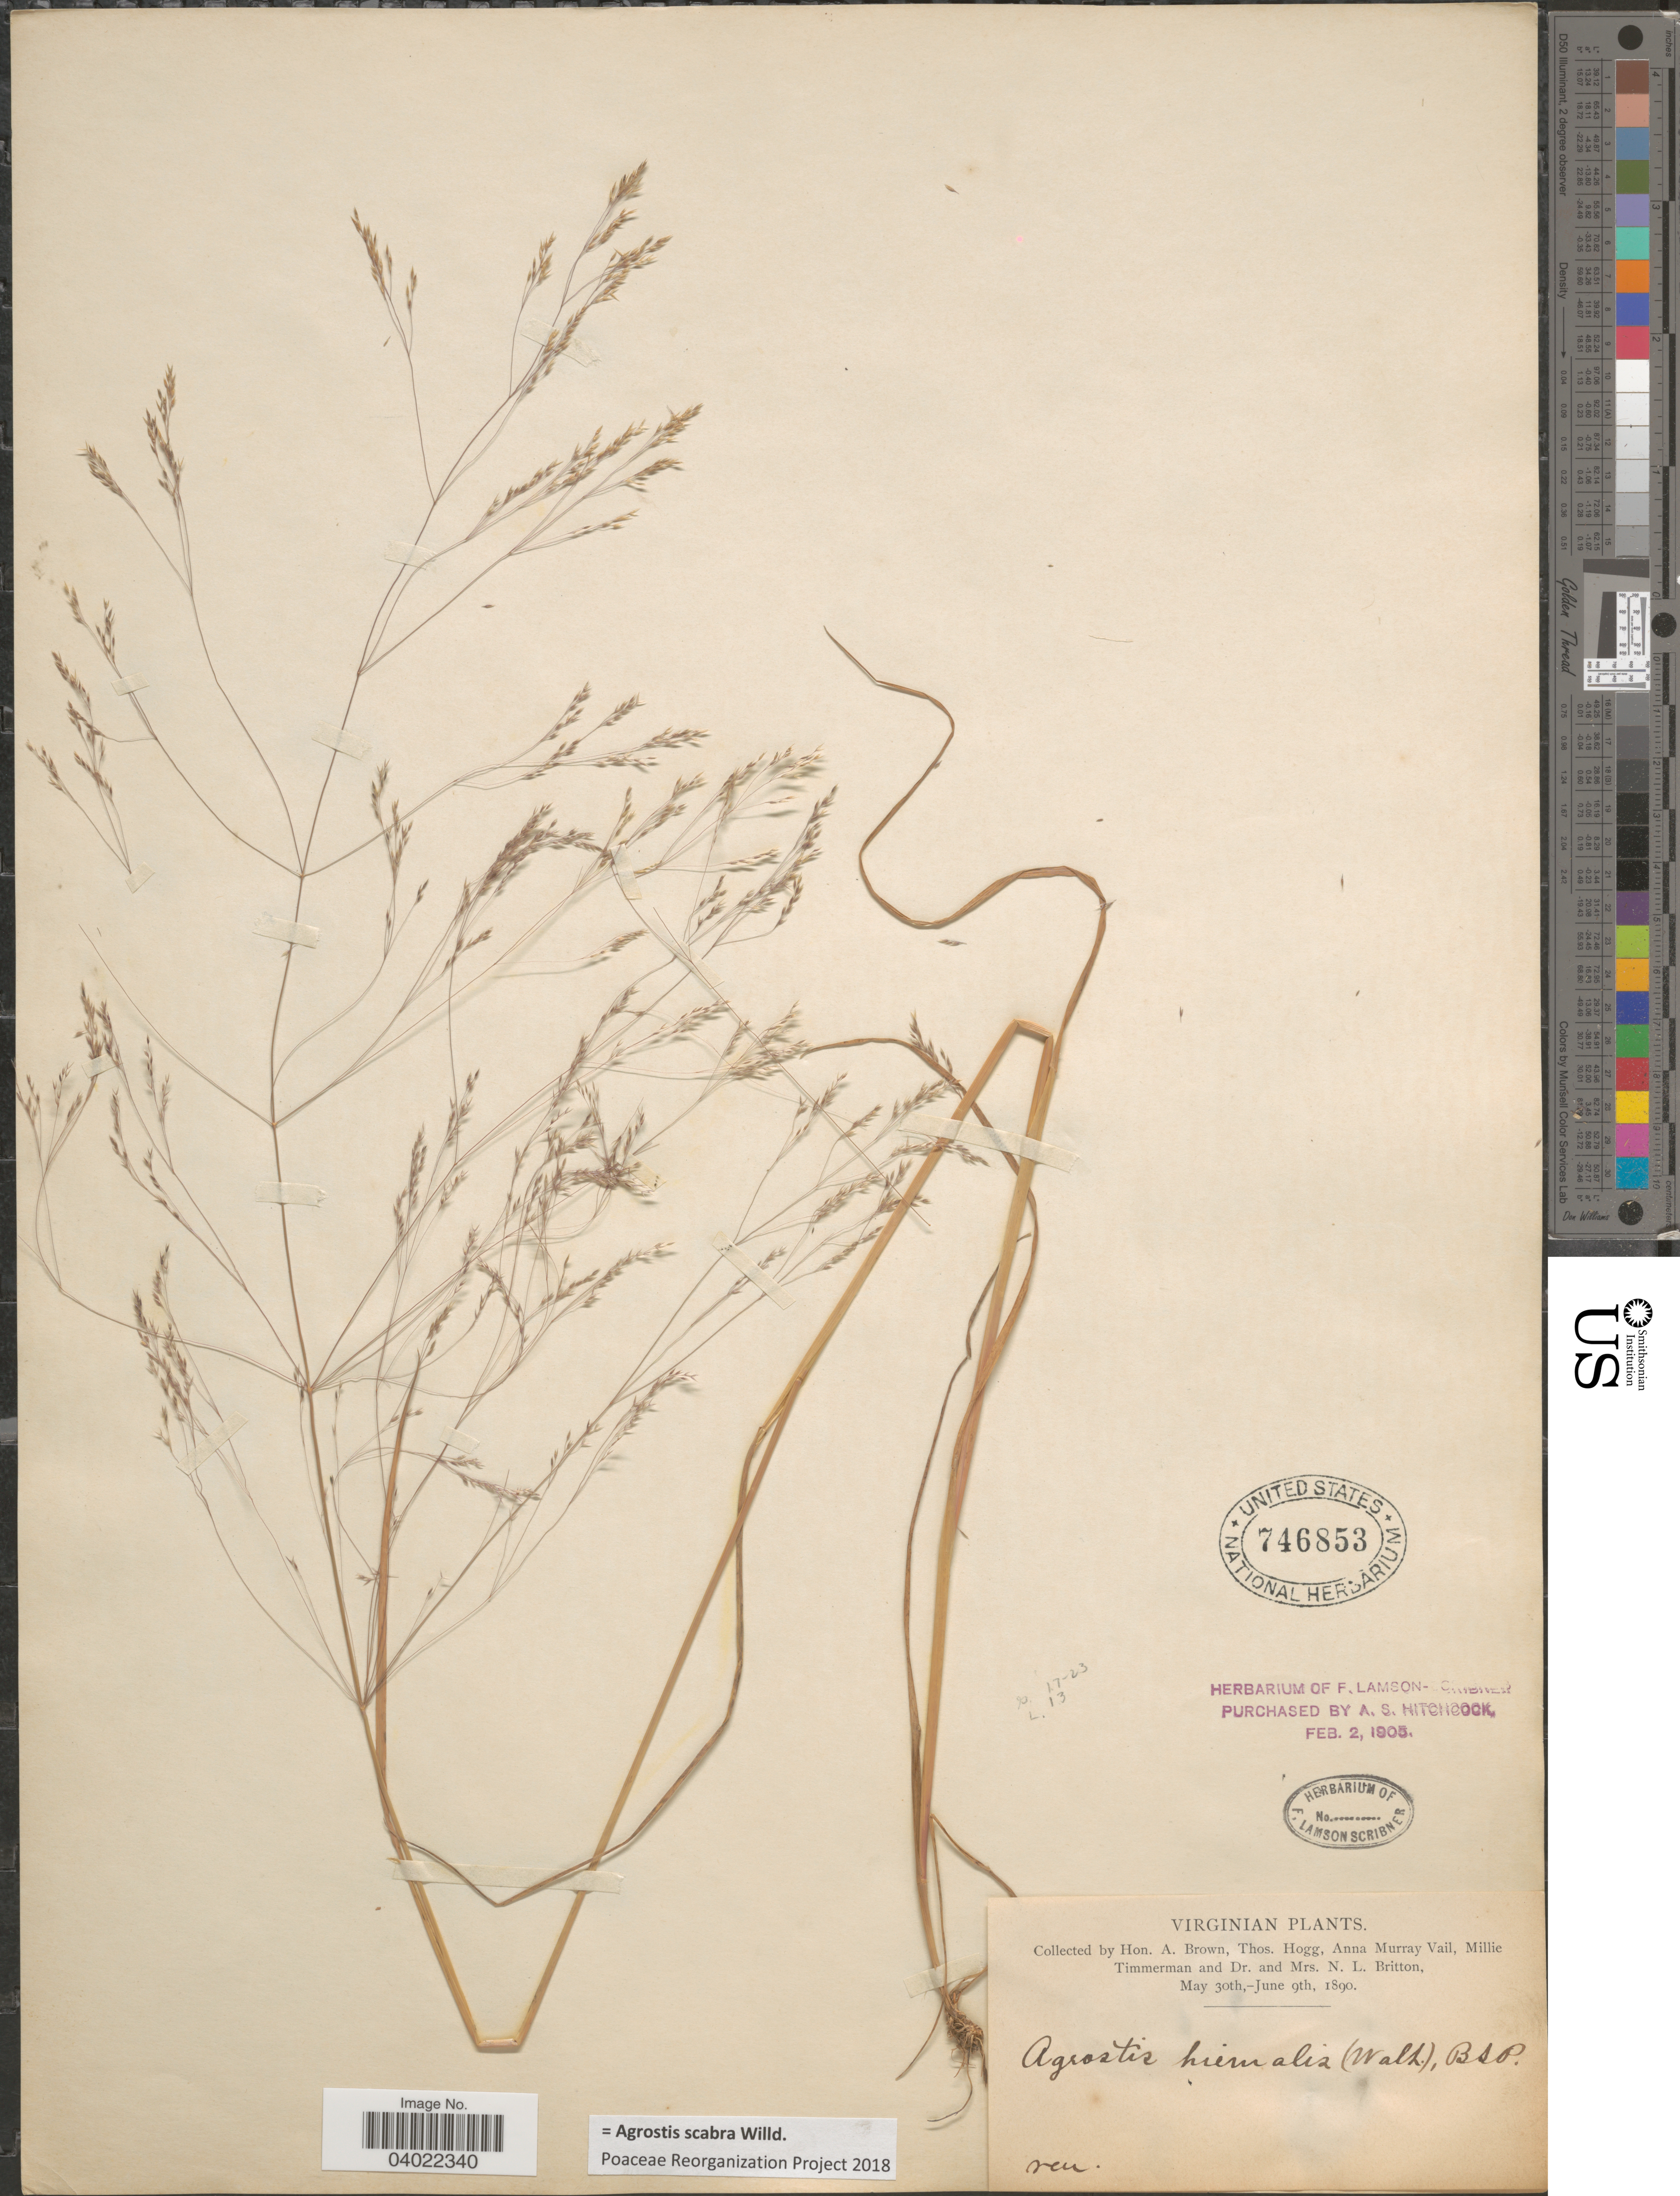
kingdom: Plantae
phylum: Tracheophyta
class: Liliopsida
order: Poales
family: Poaceae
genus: Agrostis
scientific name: Agrostis scabra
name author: Willd.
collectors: H. A. Brown, T. Hogg, A. Vail, M. Timmerman & et al.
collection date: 1890-05-30/1890-06-09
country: United States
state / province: Virginia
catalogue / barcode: US 746853